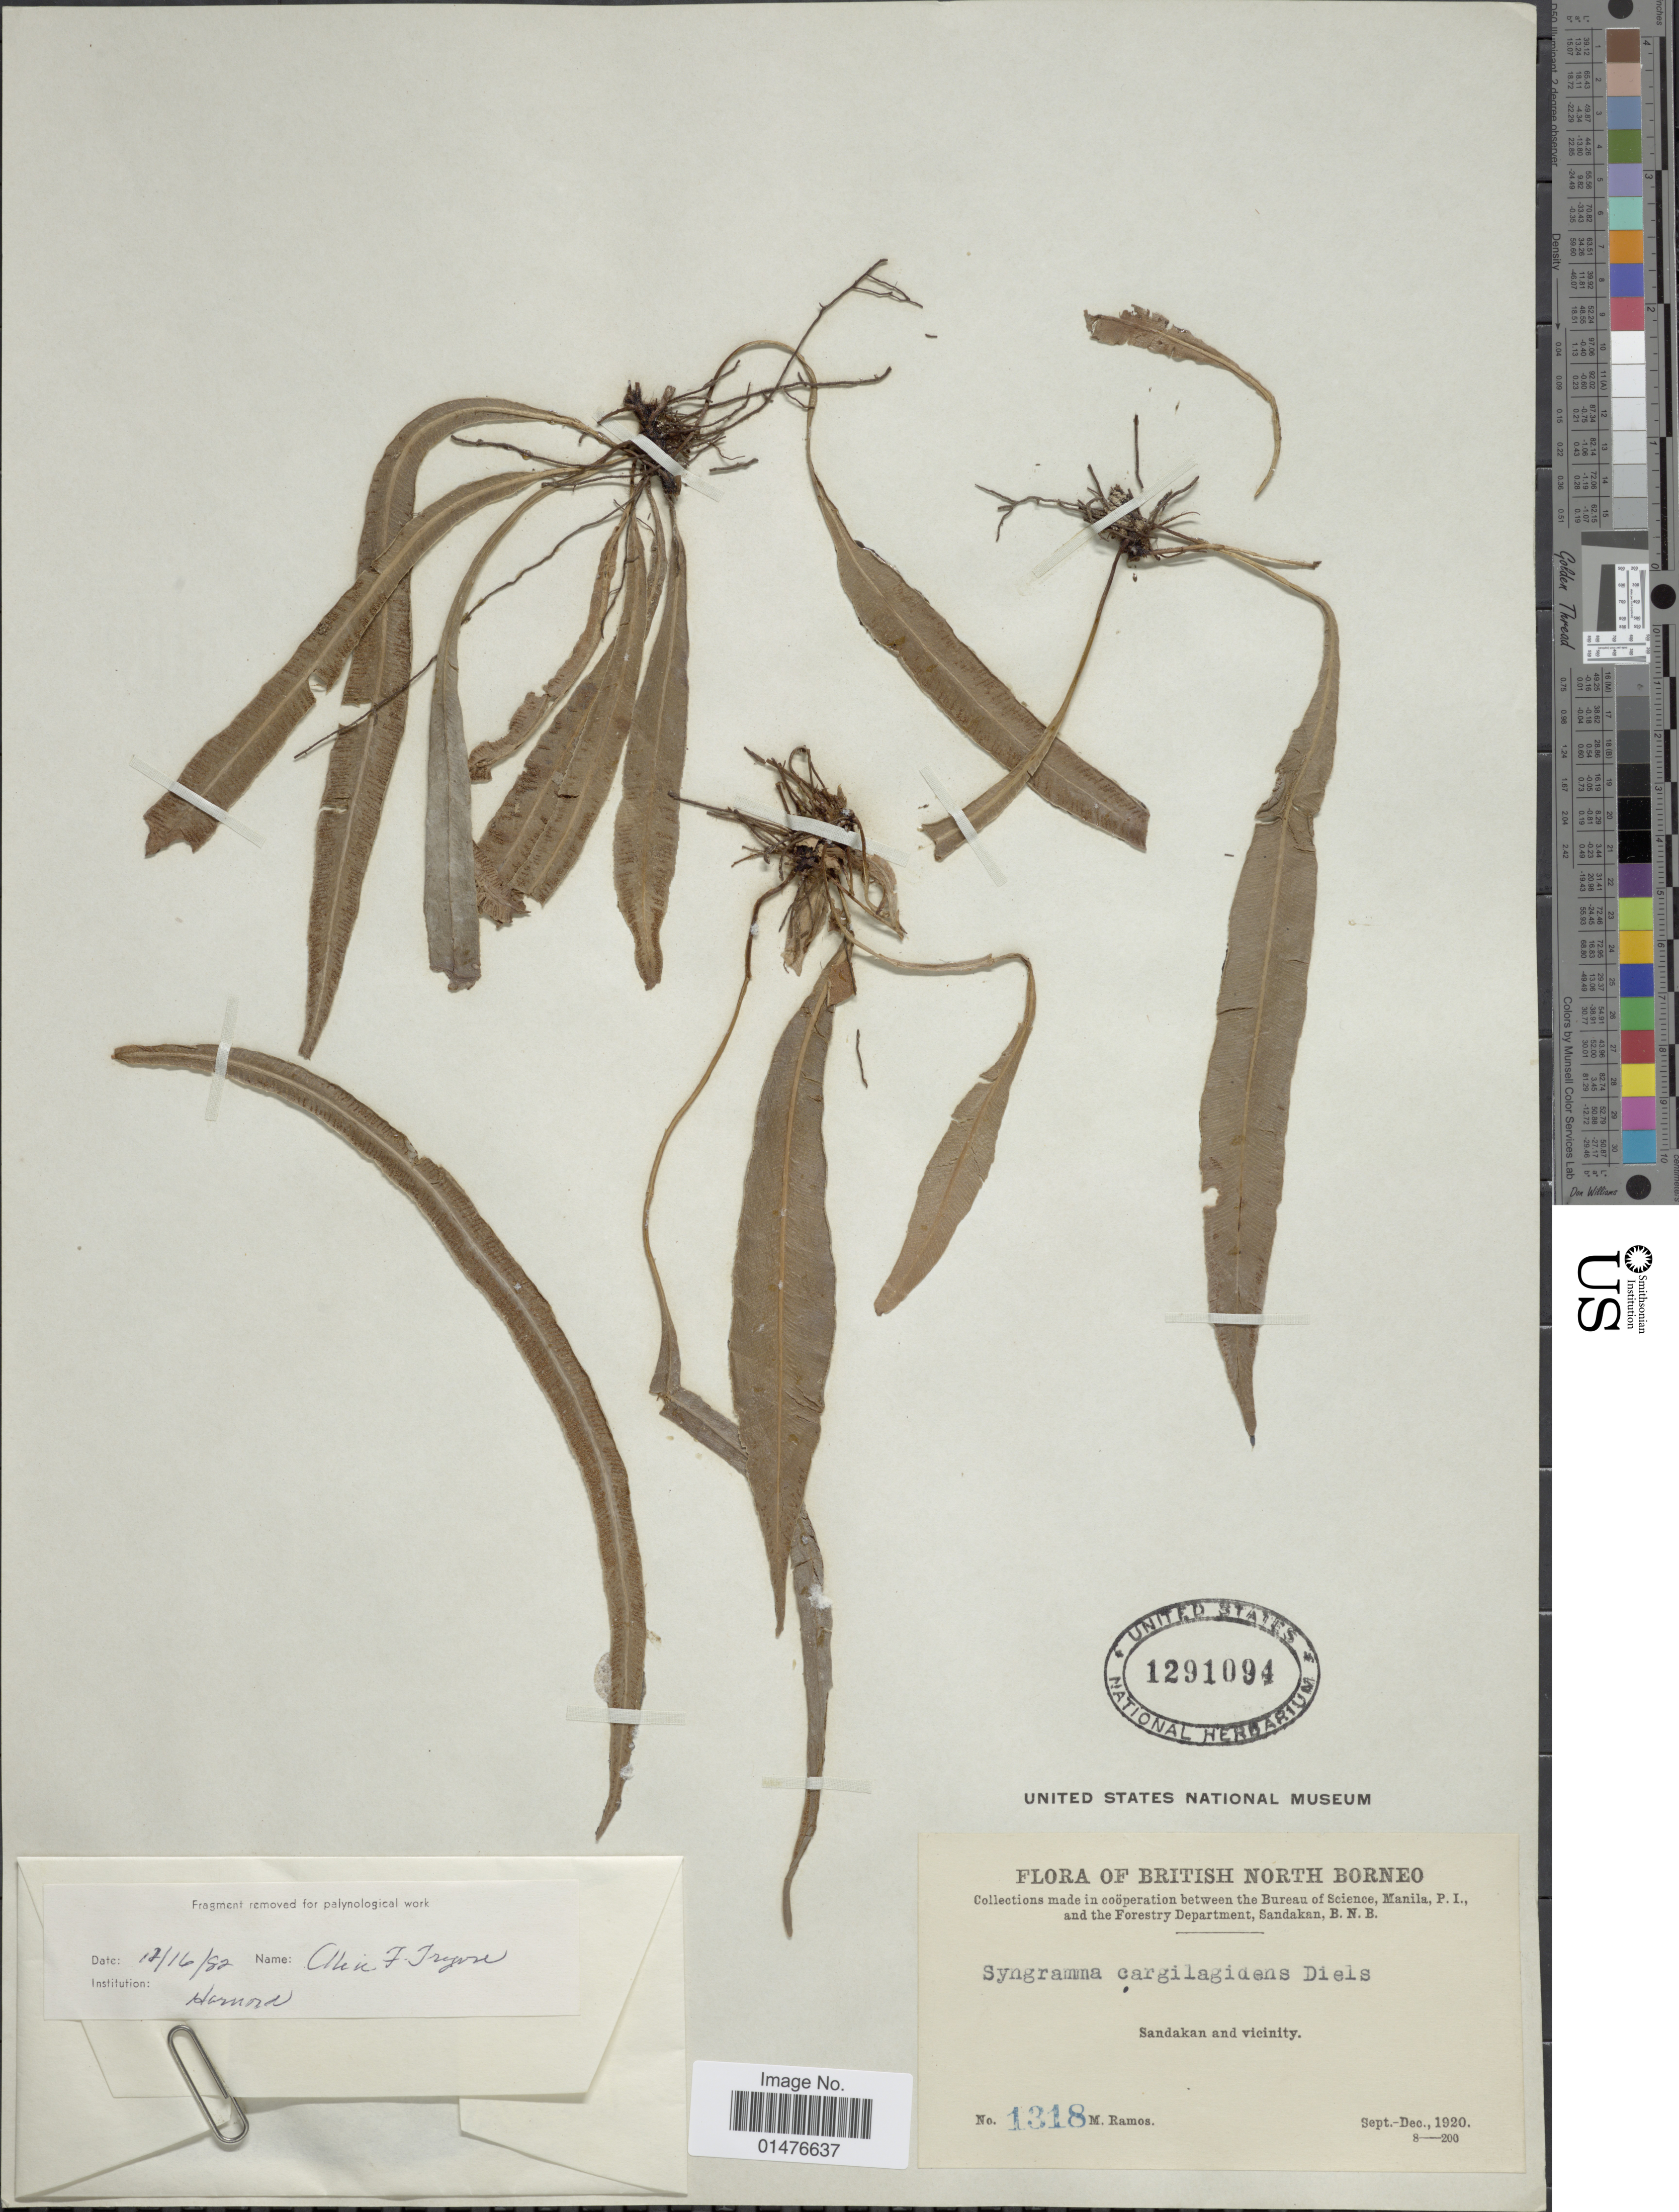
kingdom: Plantae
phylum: Tracheophyta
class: Polypodiopsida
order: Polypodiales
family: Pteridaceae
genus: Syngramma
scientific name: Syngramma cartilagidens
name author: (Baker) Diels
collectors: M. Ramos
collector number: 1318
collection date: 1920-09/1920-12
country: Malaysia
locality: British North Borneo. Sandakan and vicinity.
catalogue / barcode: US 1291094